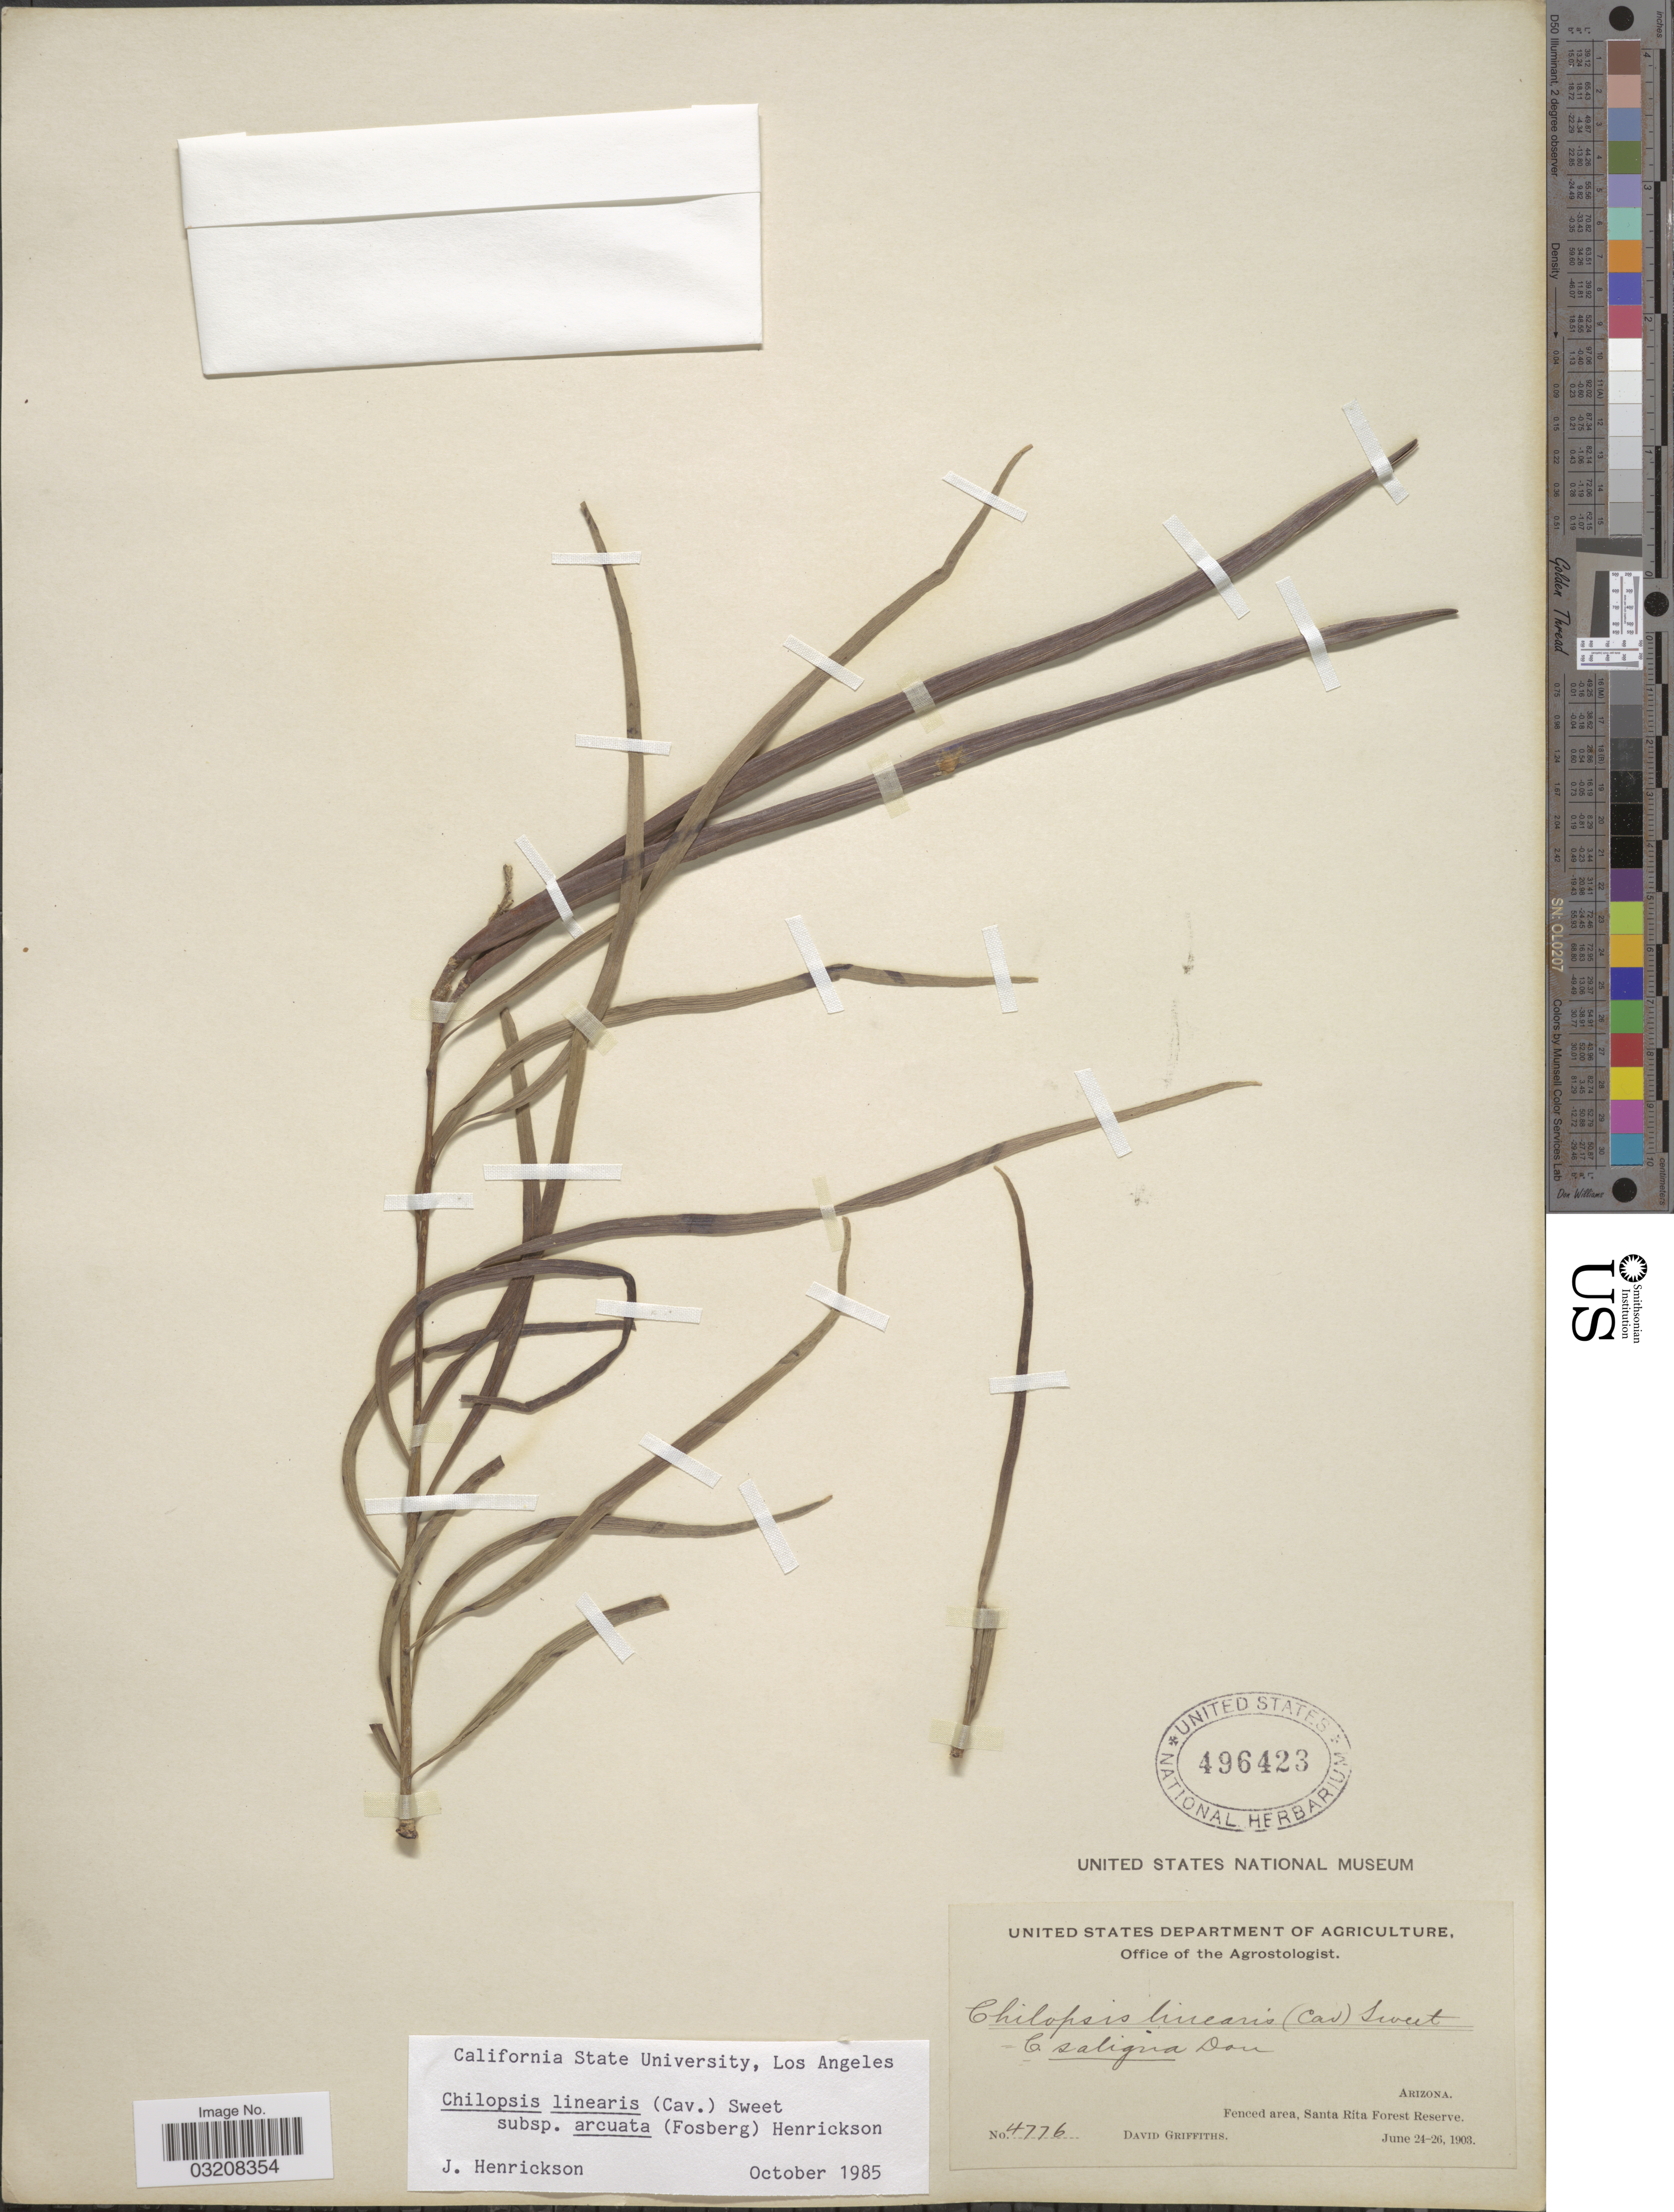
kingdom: Plantae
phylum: Tracheophyta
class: Magnoliopsida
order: Lamiales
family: Bignoniaceae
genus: Chilopsis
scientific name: Chilopsis linearis subsp. arcuata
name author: (Fosberg) Henrickson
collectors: D. Griffiths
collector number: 4776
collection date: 1903-06-24/1903-06-26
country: United States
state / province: Arizona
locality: Fenced area, Santa Rita Forest Reserve.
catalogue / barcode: US 496423